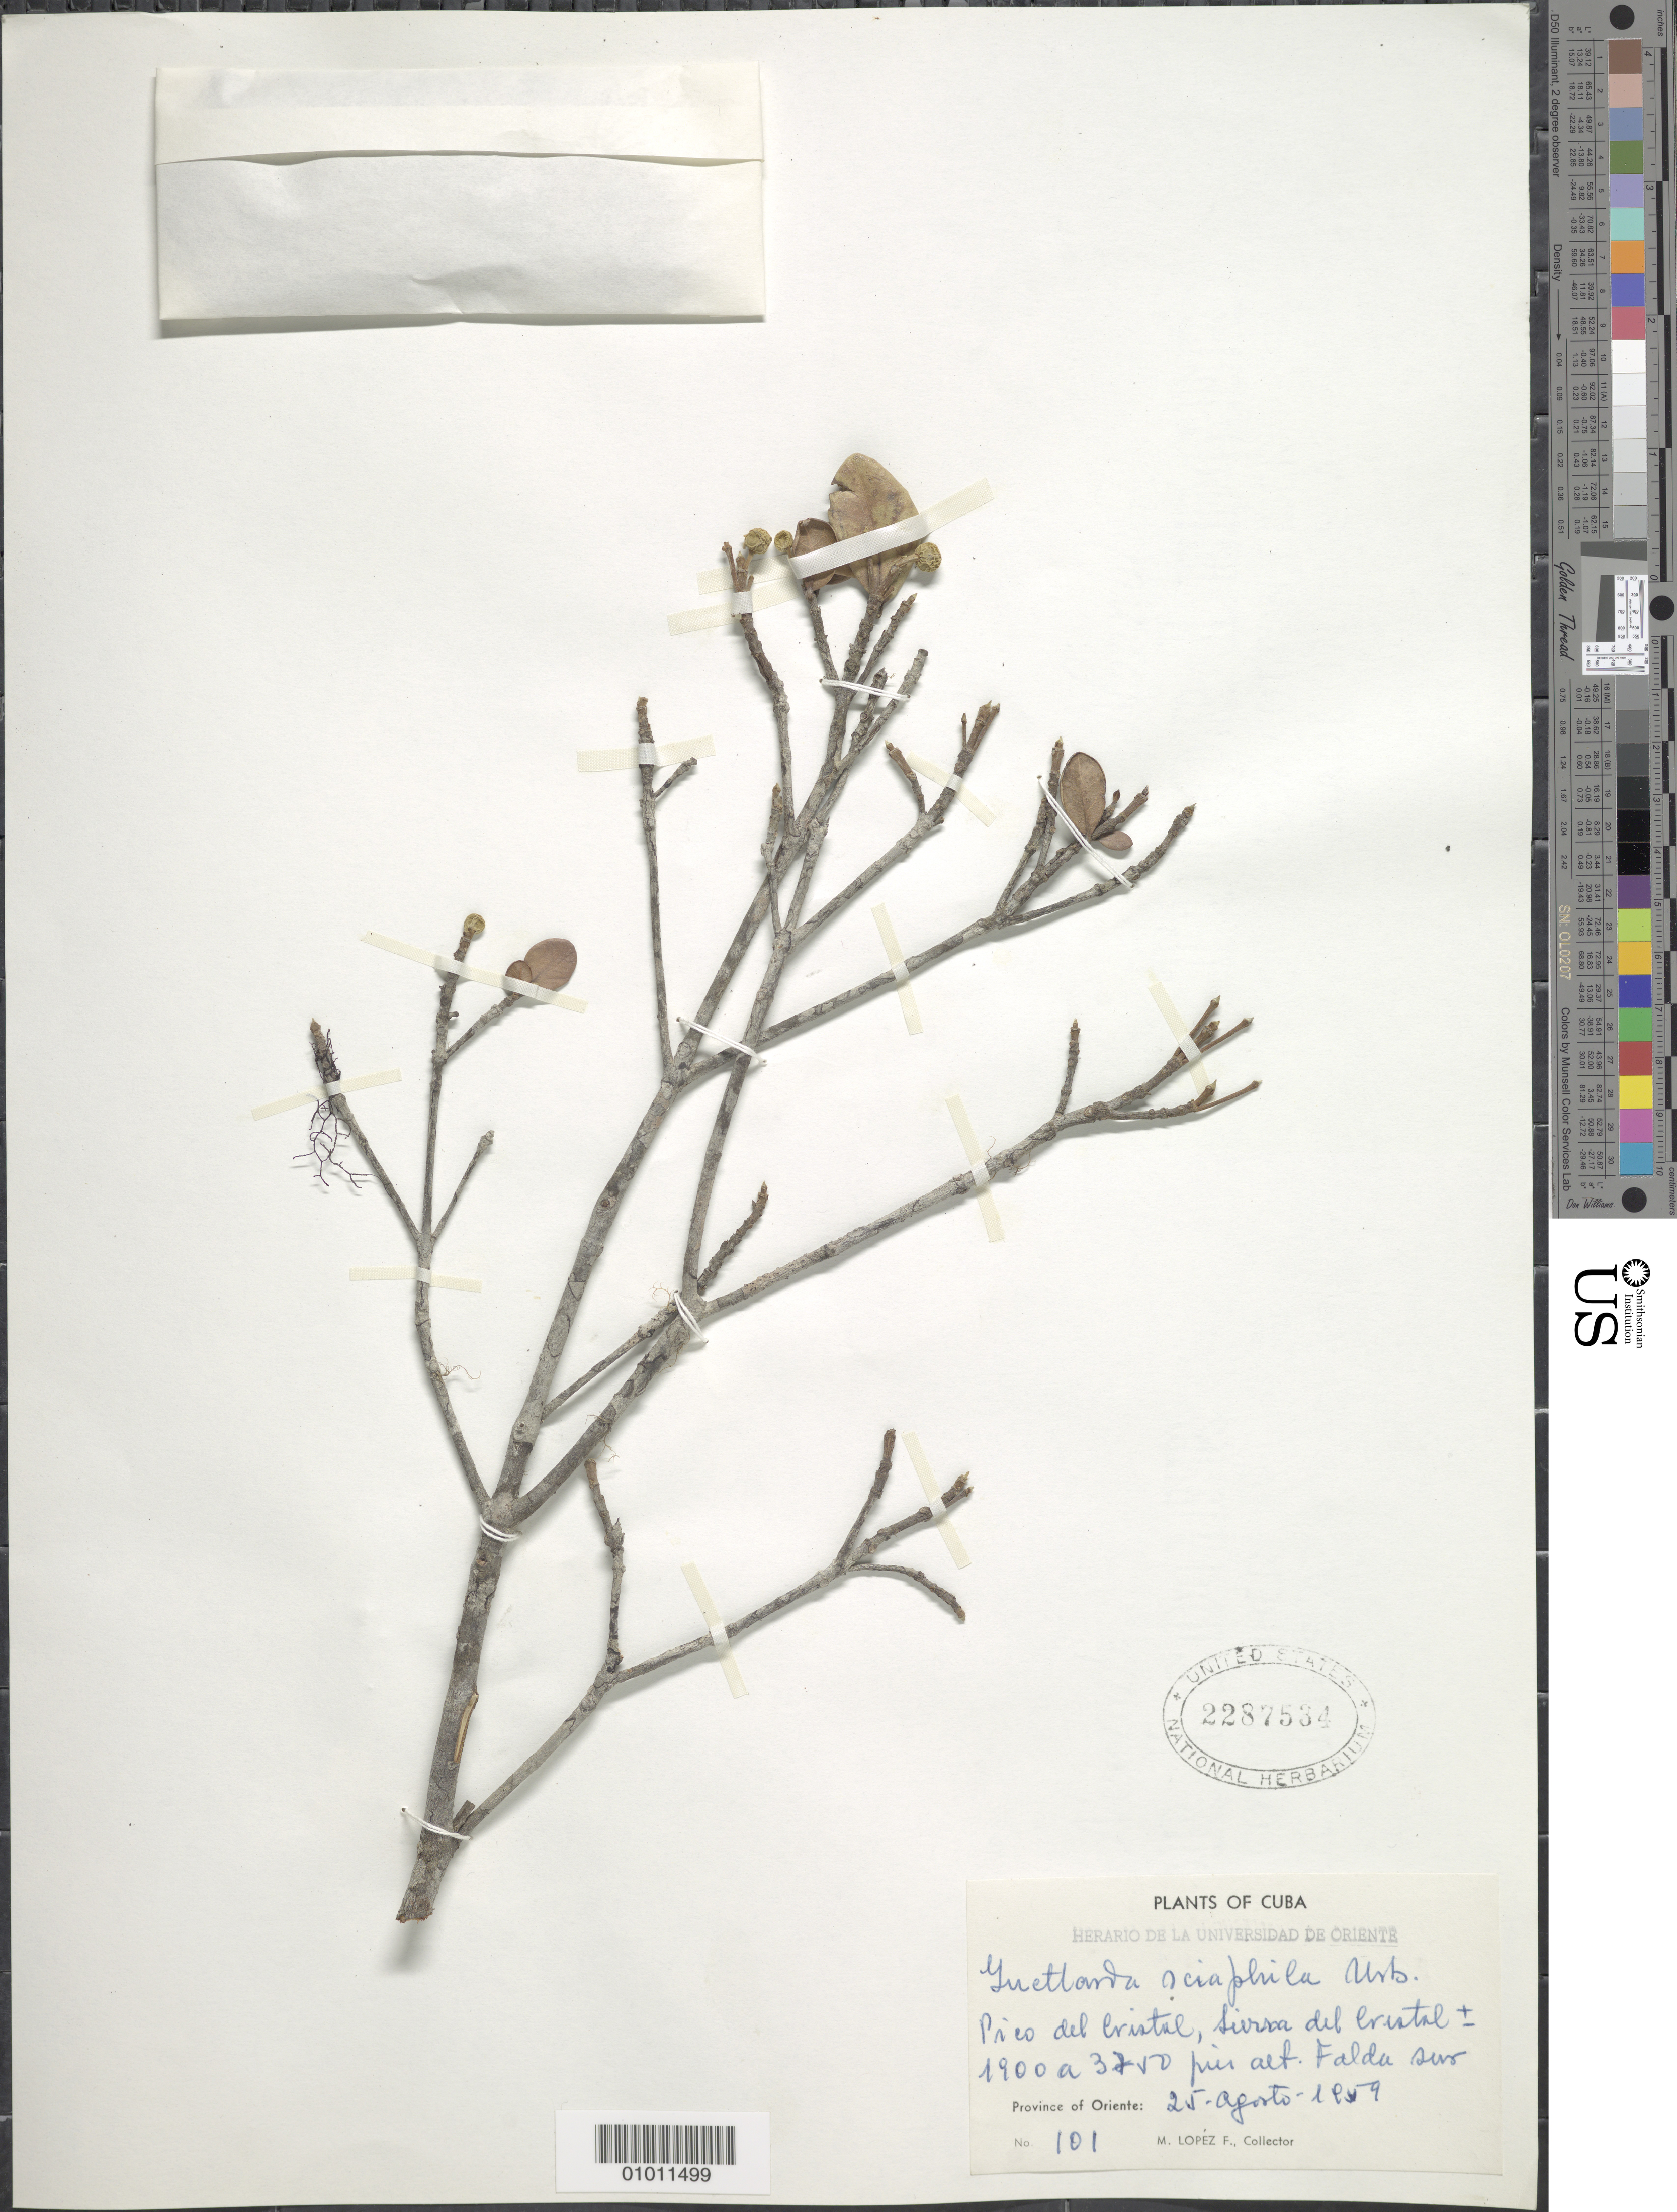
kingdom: Plantae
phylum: Tracheophyta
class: Magnoliopsida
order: Gentianales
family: Rubiaceae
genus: Guettarda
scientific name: Guettarda sciaphila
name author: Urb.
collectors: M. López Figueiras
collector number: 101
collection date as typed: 25 Aug 1959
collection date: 1959-08-25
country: Cuba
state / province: Oriente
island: Cuba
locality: Pico del Cristal, Sierra del Cristal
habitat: Falda sur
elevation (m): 579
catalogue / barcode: US 2287534